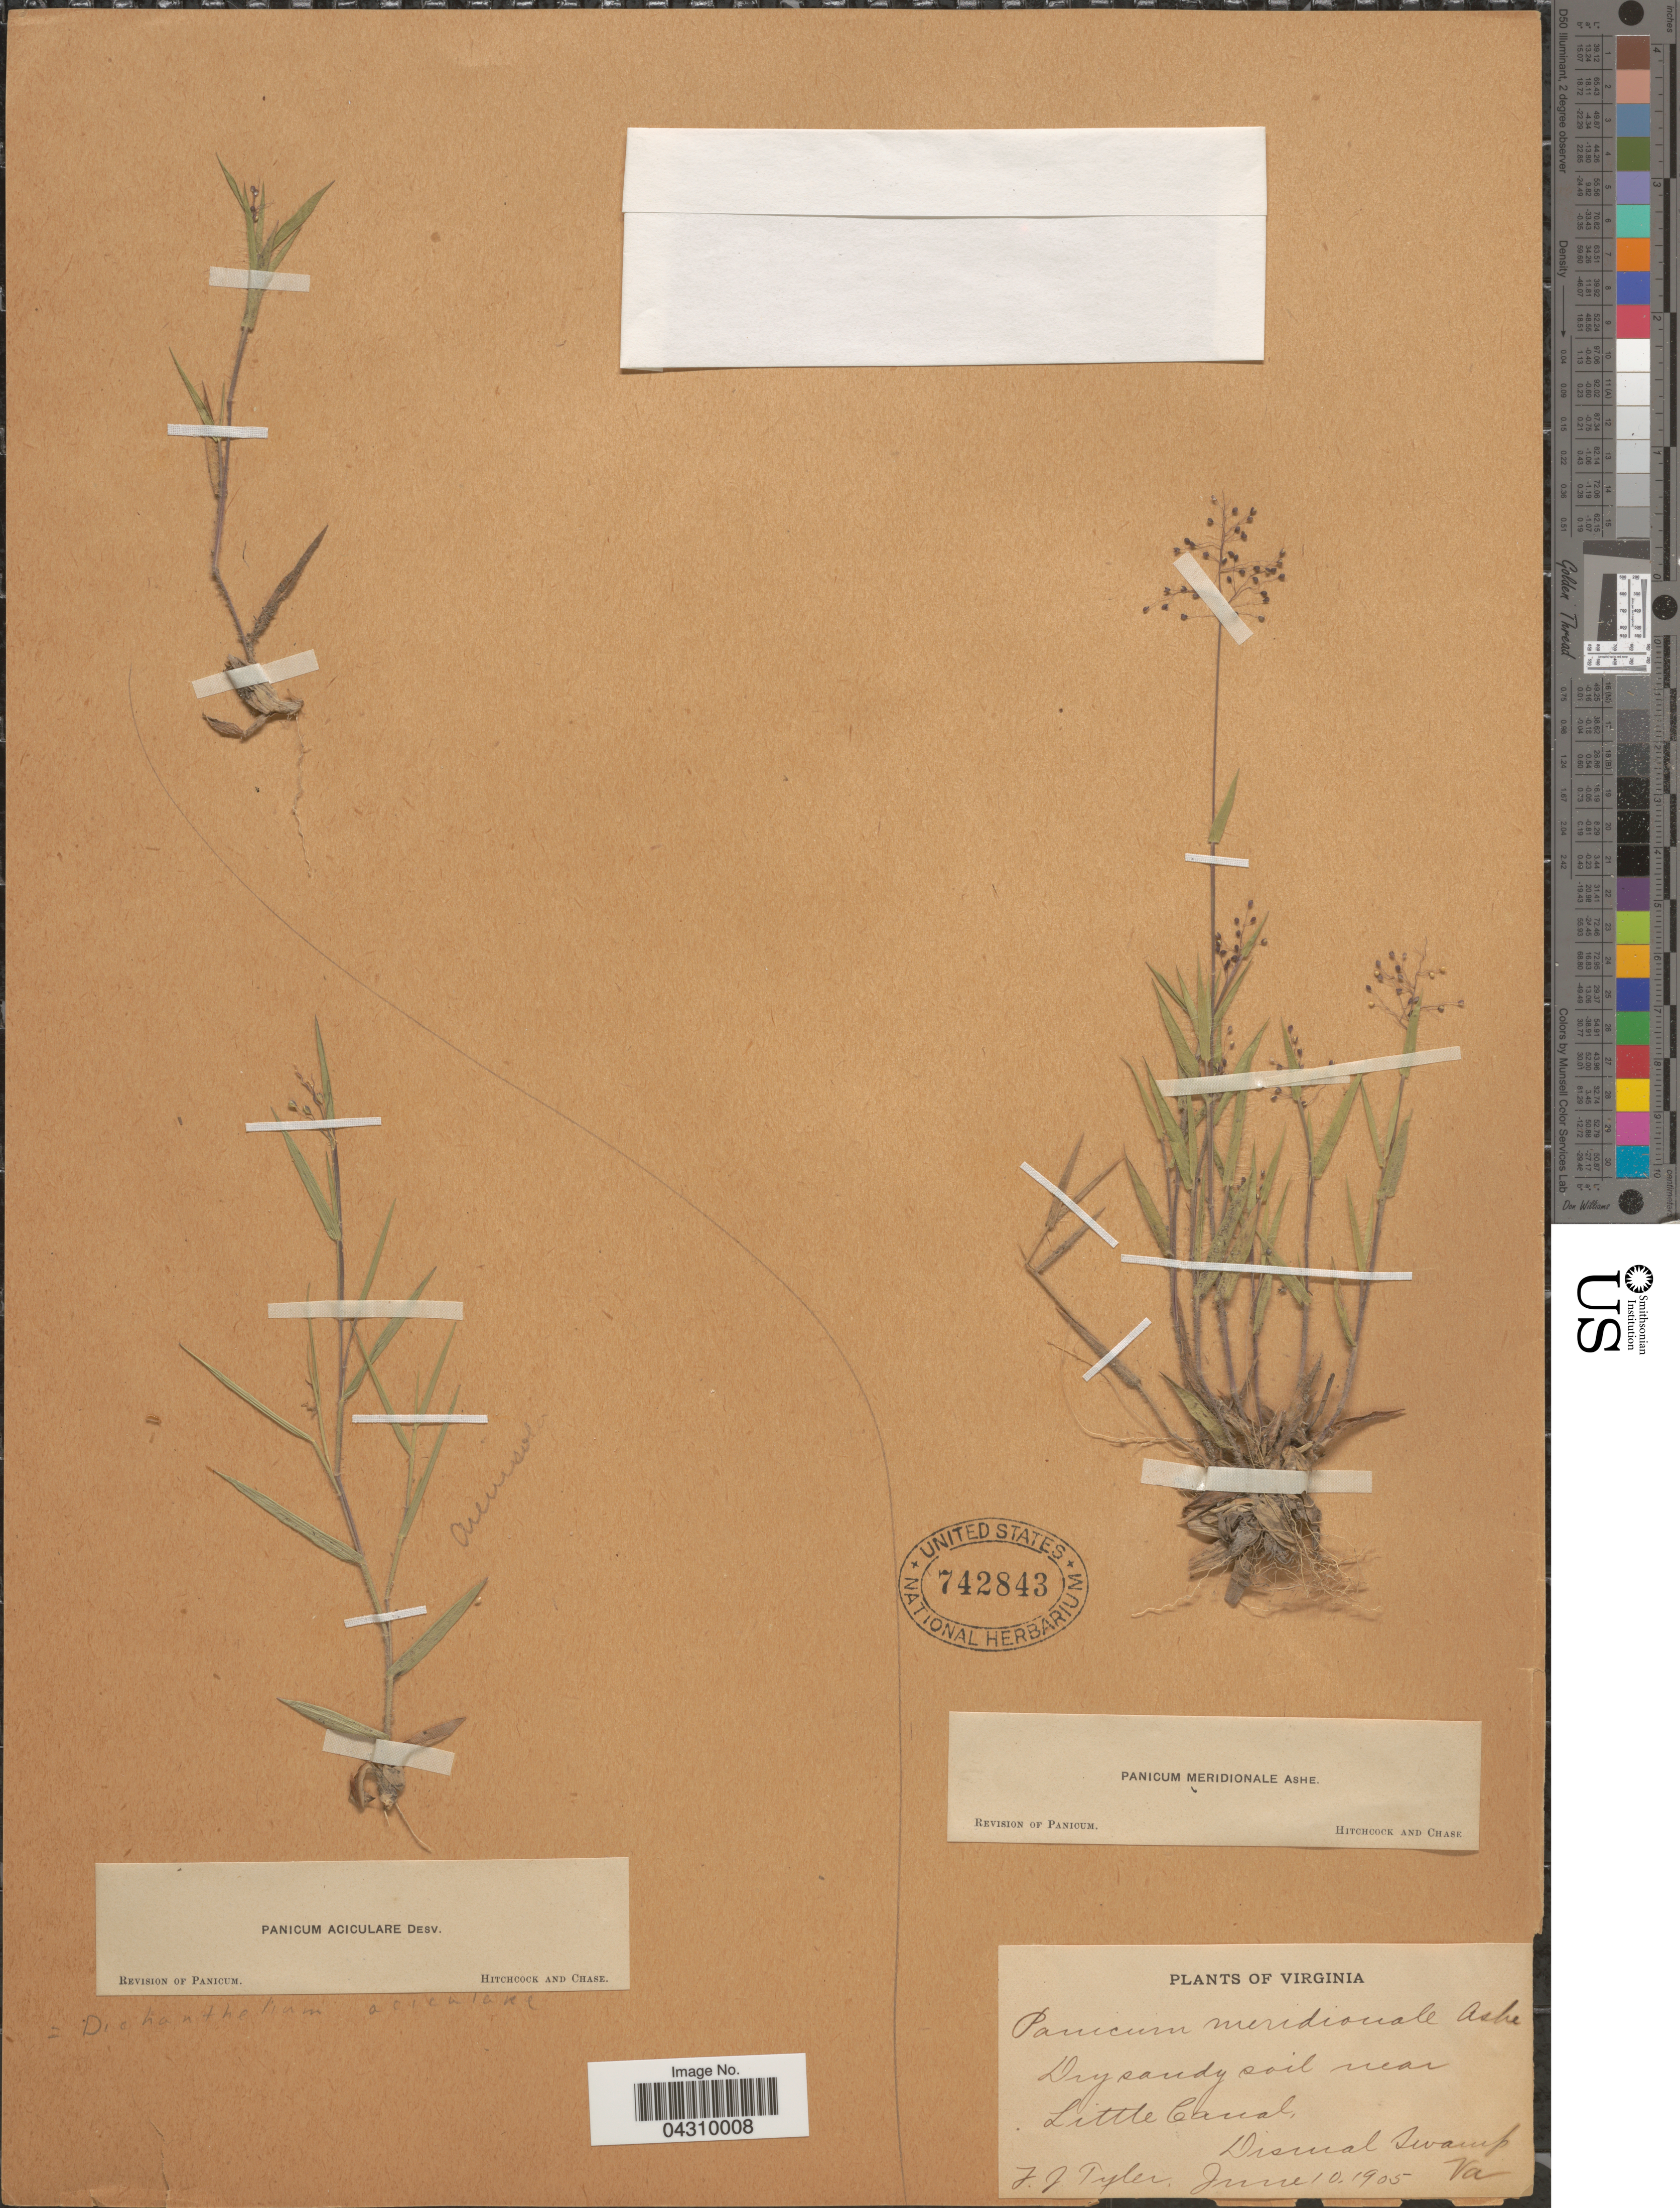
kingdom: Plantae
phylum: Tracheophyta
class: Liliopsida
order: Poales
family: Poaceae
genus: Dichanthelium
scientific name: Dichanthelium acuminatum var. acuminatum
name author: (Sw.) Gould & C.A. Clark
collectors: F. Tyler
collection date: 1905-06-10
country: United States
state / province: Virginia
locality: Dry sandy soil near Little Canal, Dismal Swamp.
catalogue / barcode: US 742843